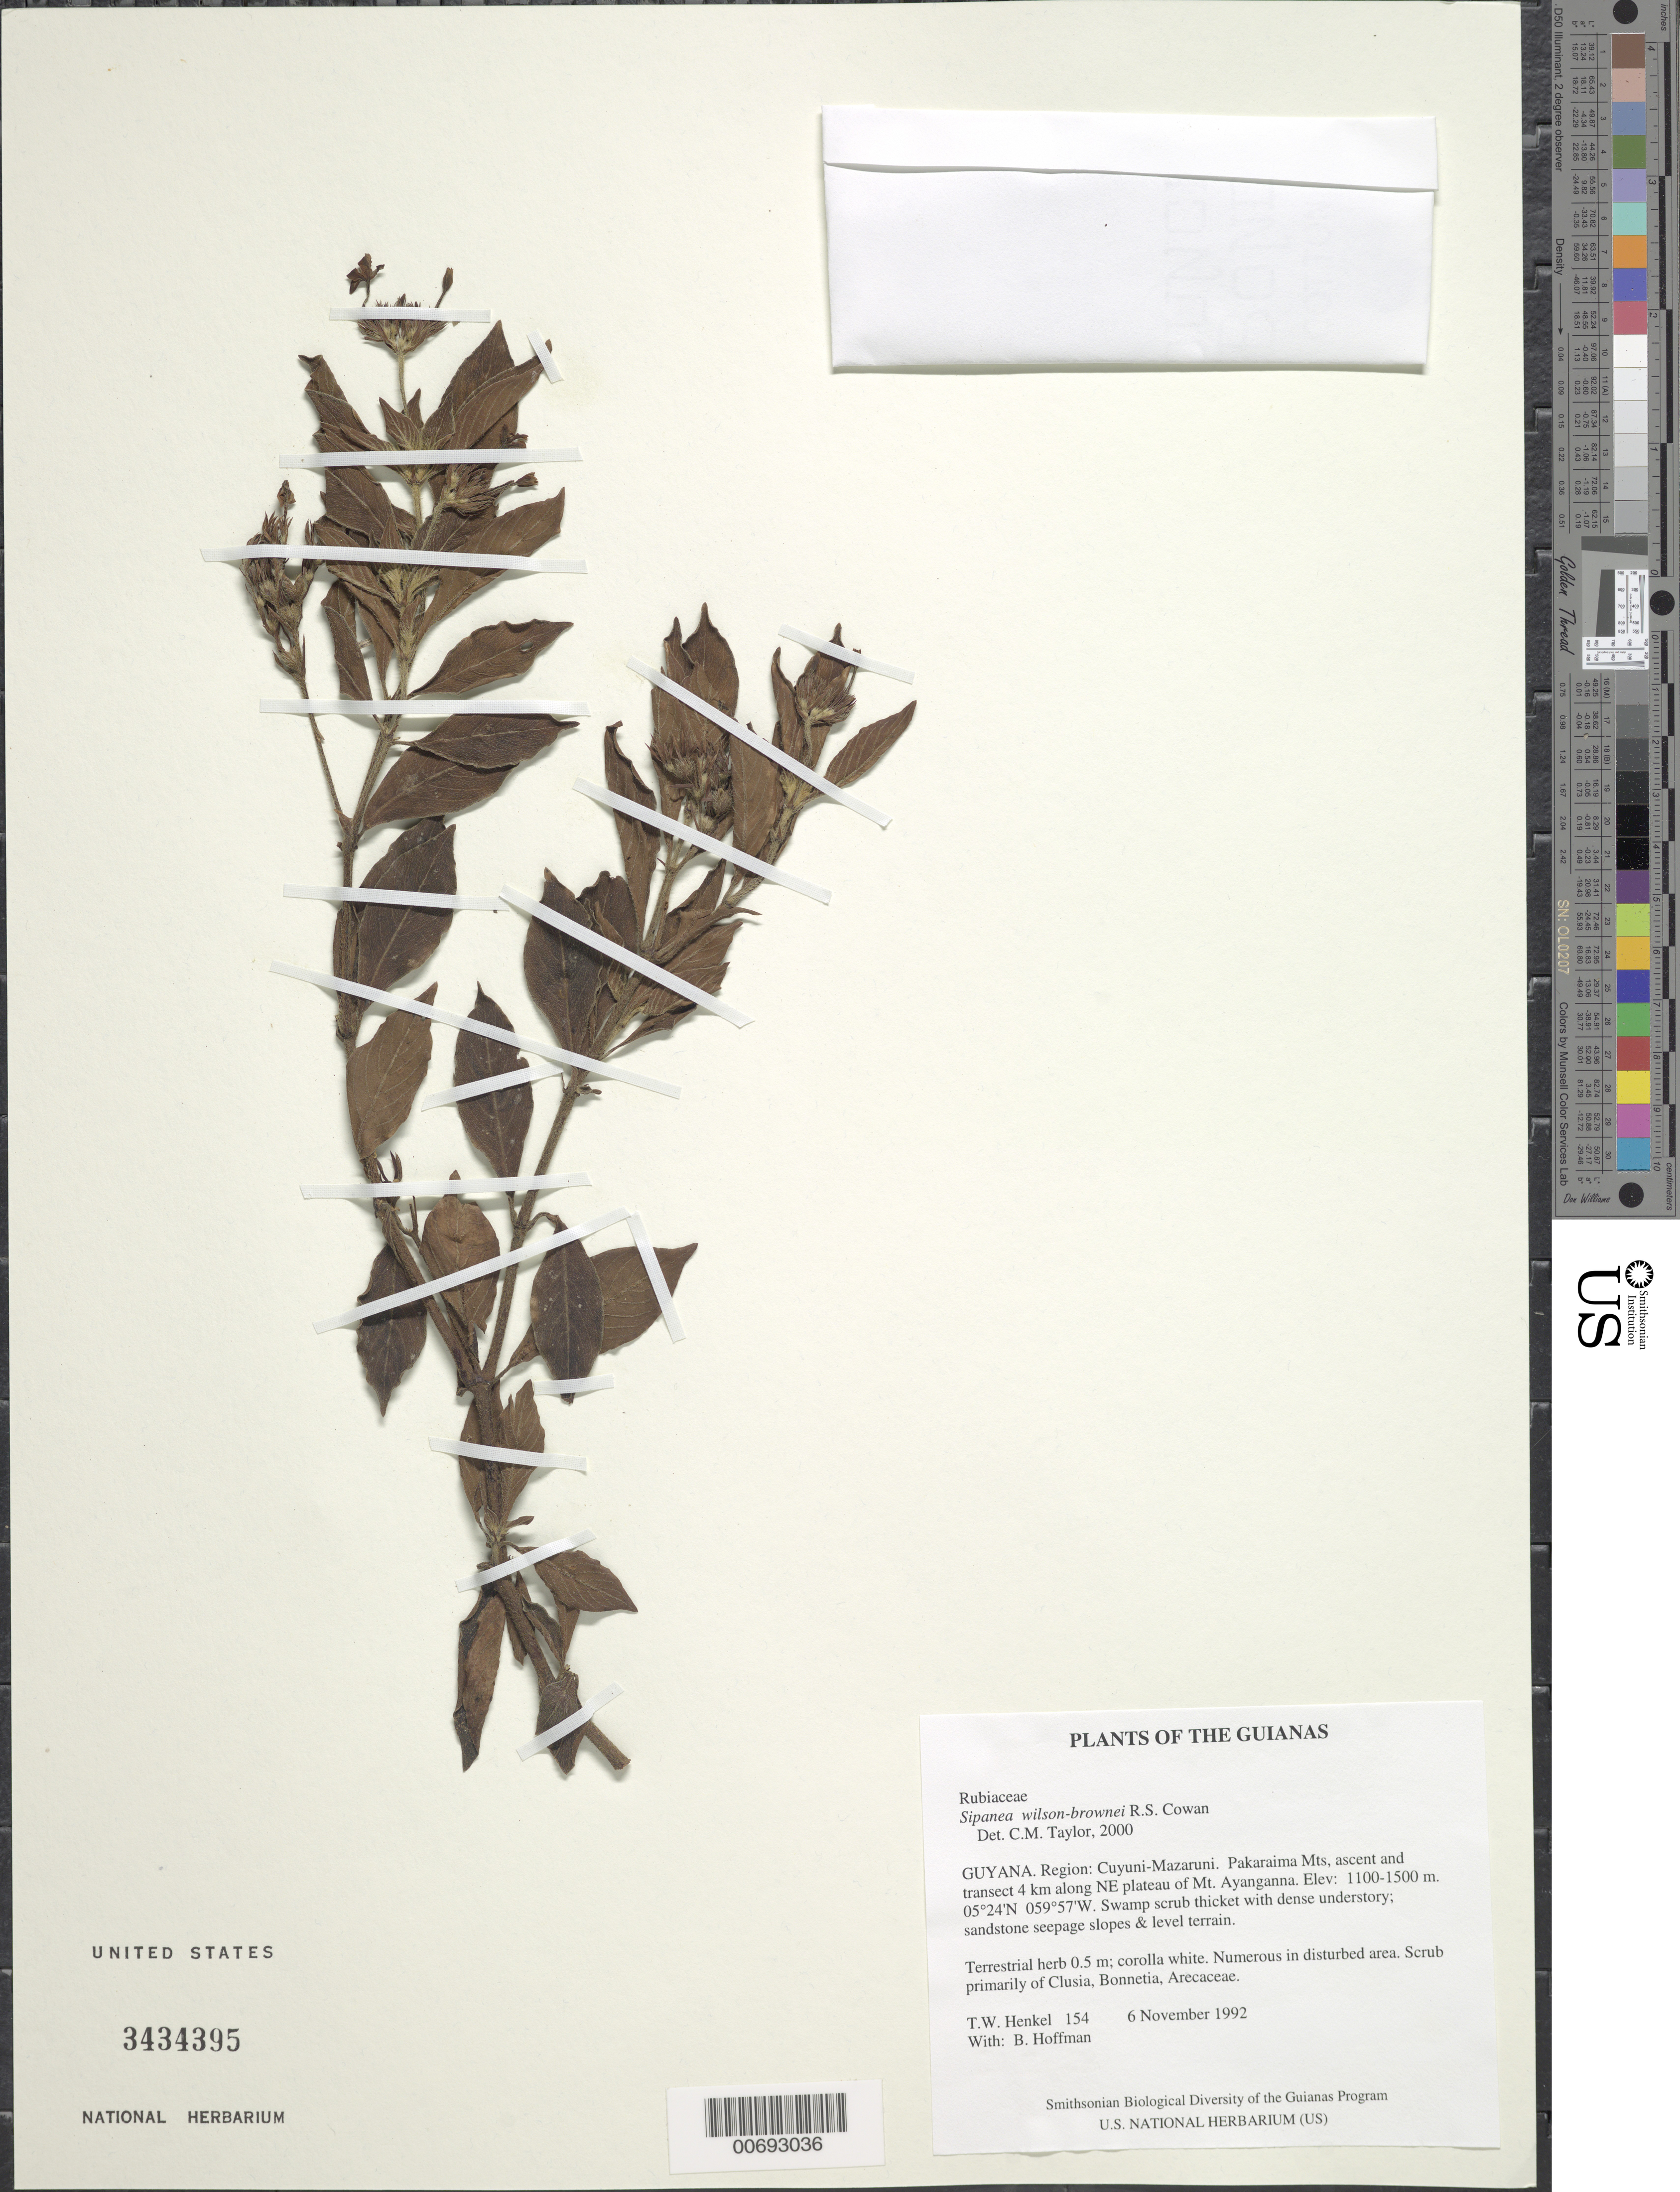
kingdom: Plantae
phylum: Tracheophyta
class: Magnoliopsida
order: Gentianales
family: Rubiaceae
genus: Sipanea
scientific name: Sipanea wilson-brownei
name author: R.S. Cowan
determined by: Taylor, Charlotte M.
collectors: T. Henkel & B. Hoffman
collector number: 154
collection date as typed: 6 November 1992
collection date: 1992-11-06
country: Guyana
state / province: Cuyuni-Mazaruni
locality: Pakaraima Mts, ascent and transect 4 km along NE plateau of Mt. Ayanganna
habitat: Swamp scrub thicket with dense understory; sandstone seepage slopes & level terrain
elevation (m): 1100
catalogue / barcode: US 3434395